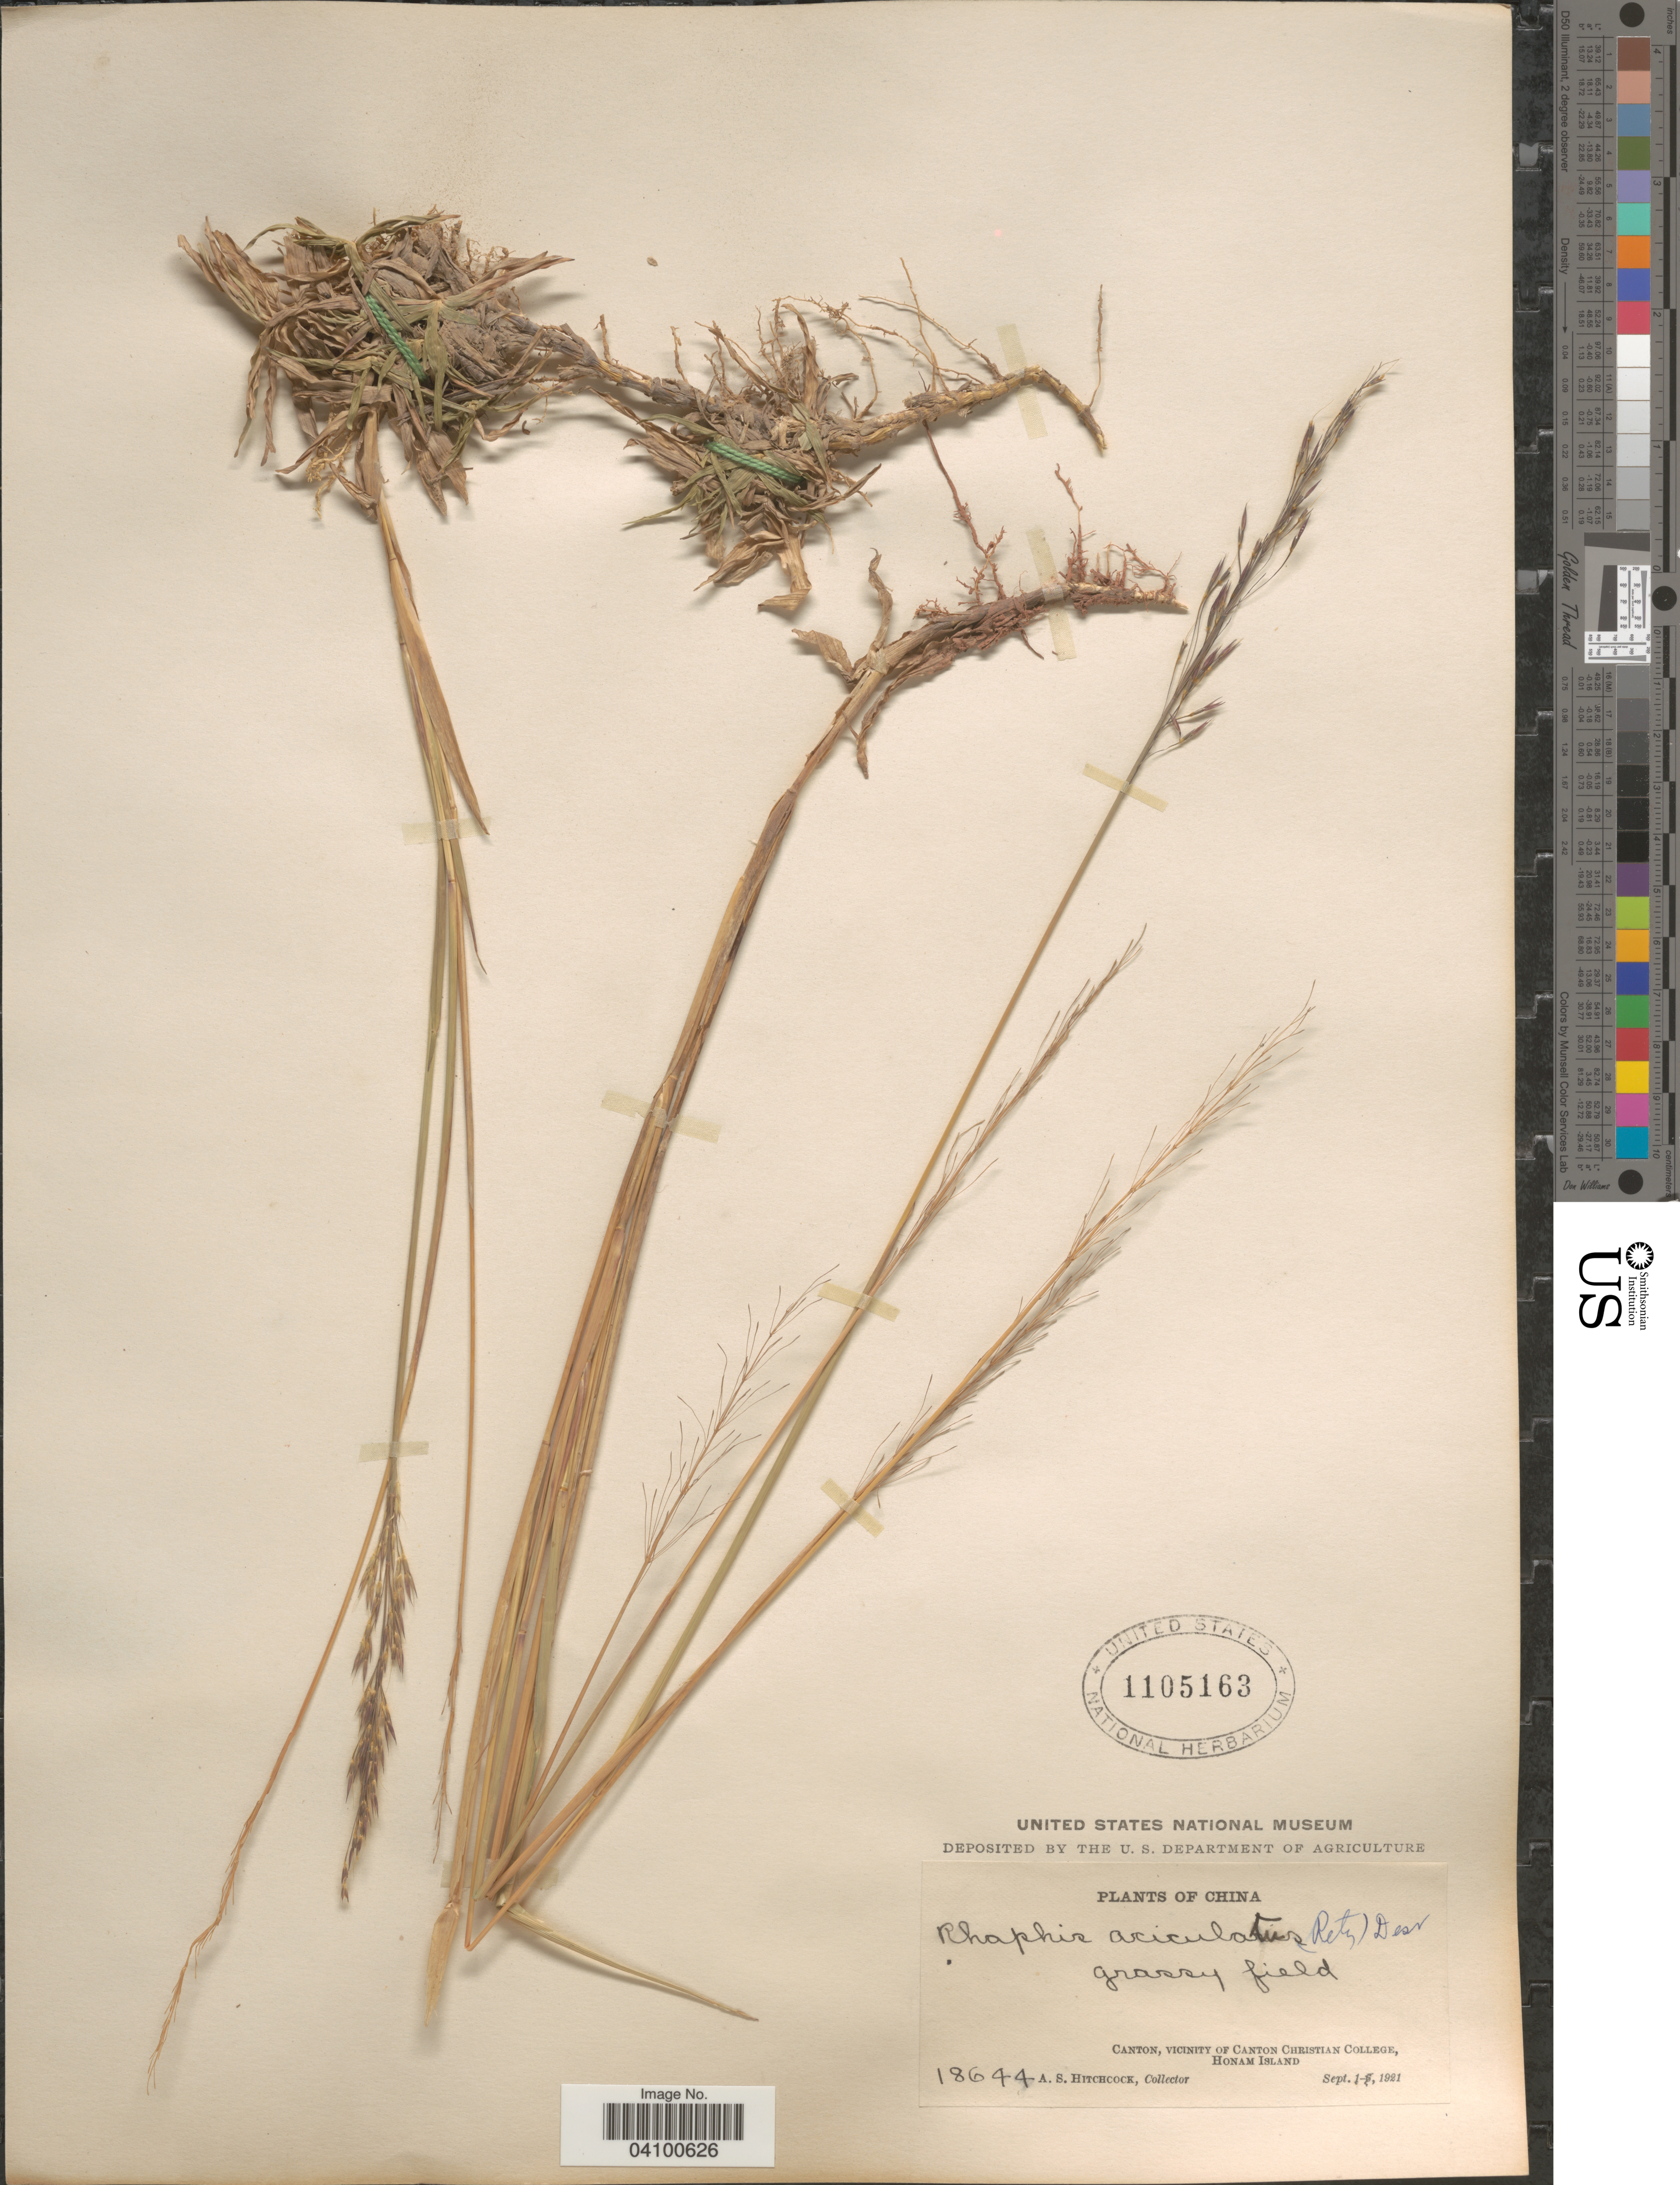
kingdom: Plantae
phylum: Tracheophyta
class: Liliopsida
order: Poales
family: Poaceae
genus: Chrysopogon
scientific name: Chrysopogon aciculatus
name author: (Retz.) Trin.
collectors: A. S. Hitchcock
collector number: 18644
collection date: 1921-09-01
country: China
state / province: Henan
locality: Canton, vicinity of Canton Christian College, Honam Island.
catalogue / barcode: US 1105163